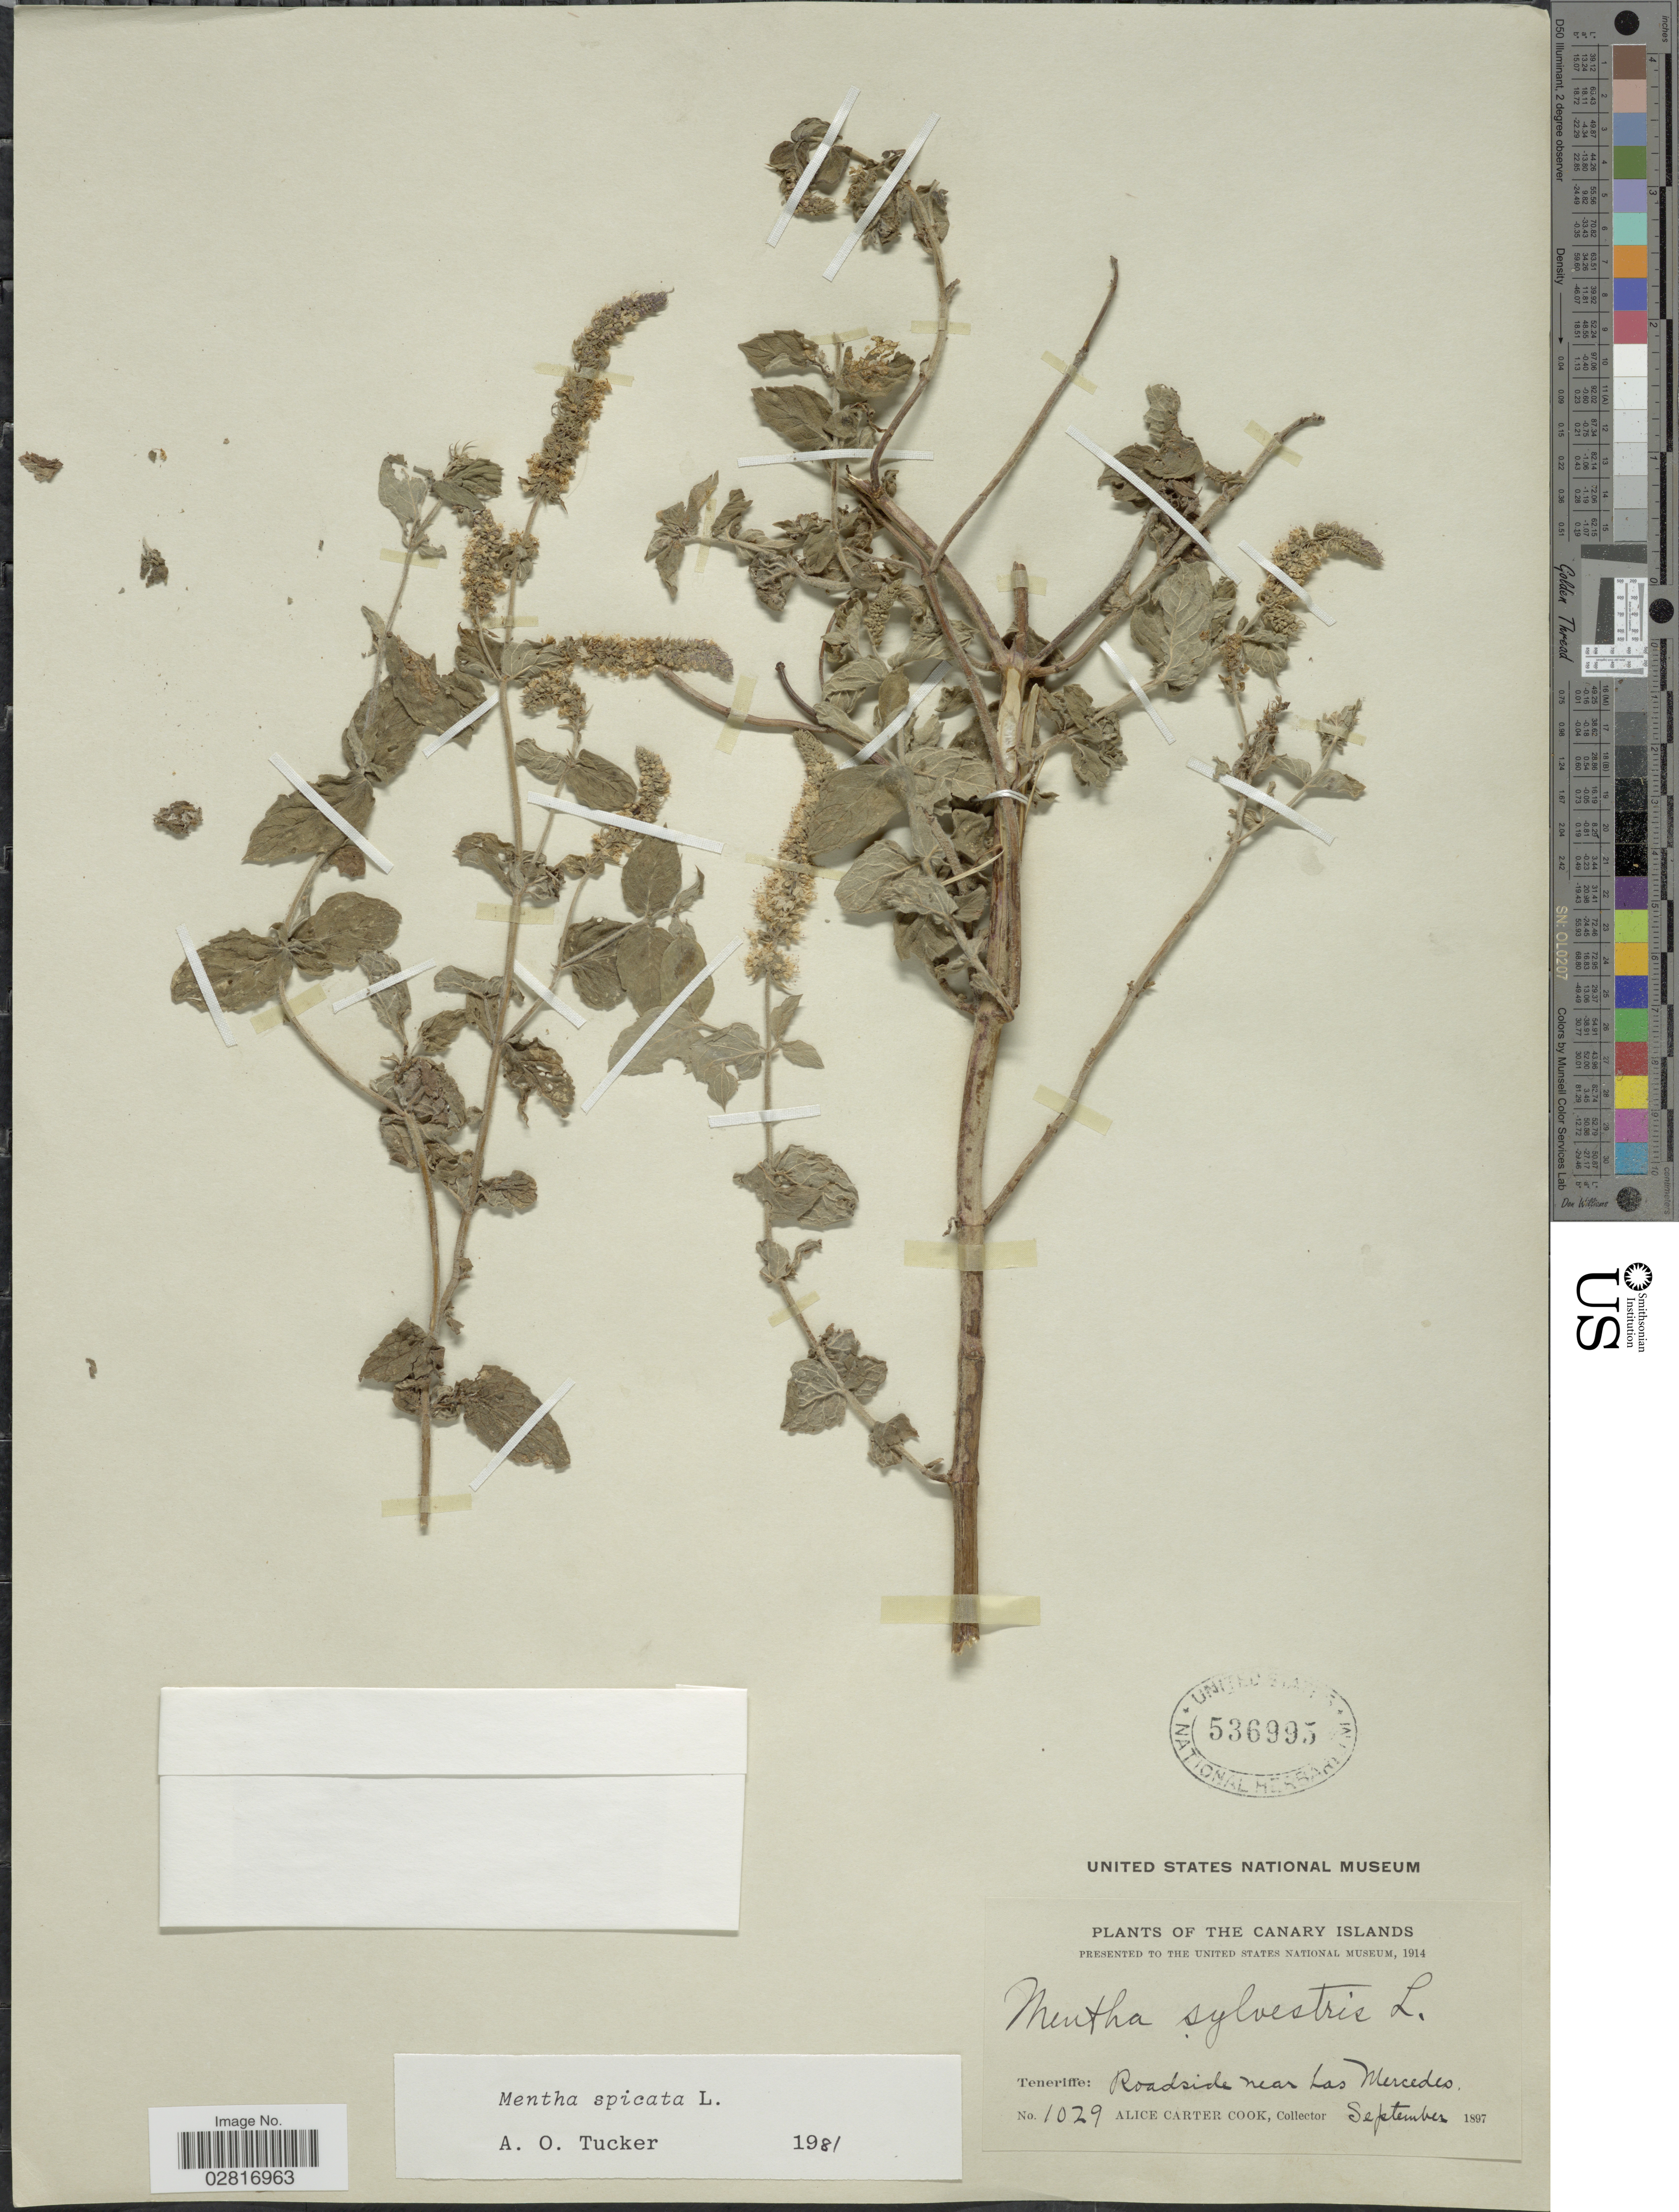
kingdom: Plantae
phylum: Tracheophyta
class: Magnoliopsida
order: Lamiales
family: Lamiaceae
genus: Mentha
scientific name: Mentha spicata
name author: L.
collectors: Alice C. Cook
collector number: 1029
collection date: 1897-09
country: Spain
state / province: Canarias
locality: The Canary Islands, Teneriffe: Roadside near Las Mercedes.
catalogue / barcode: US 536995